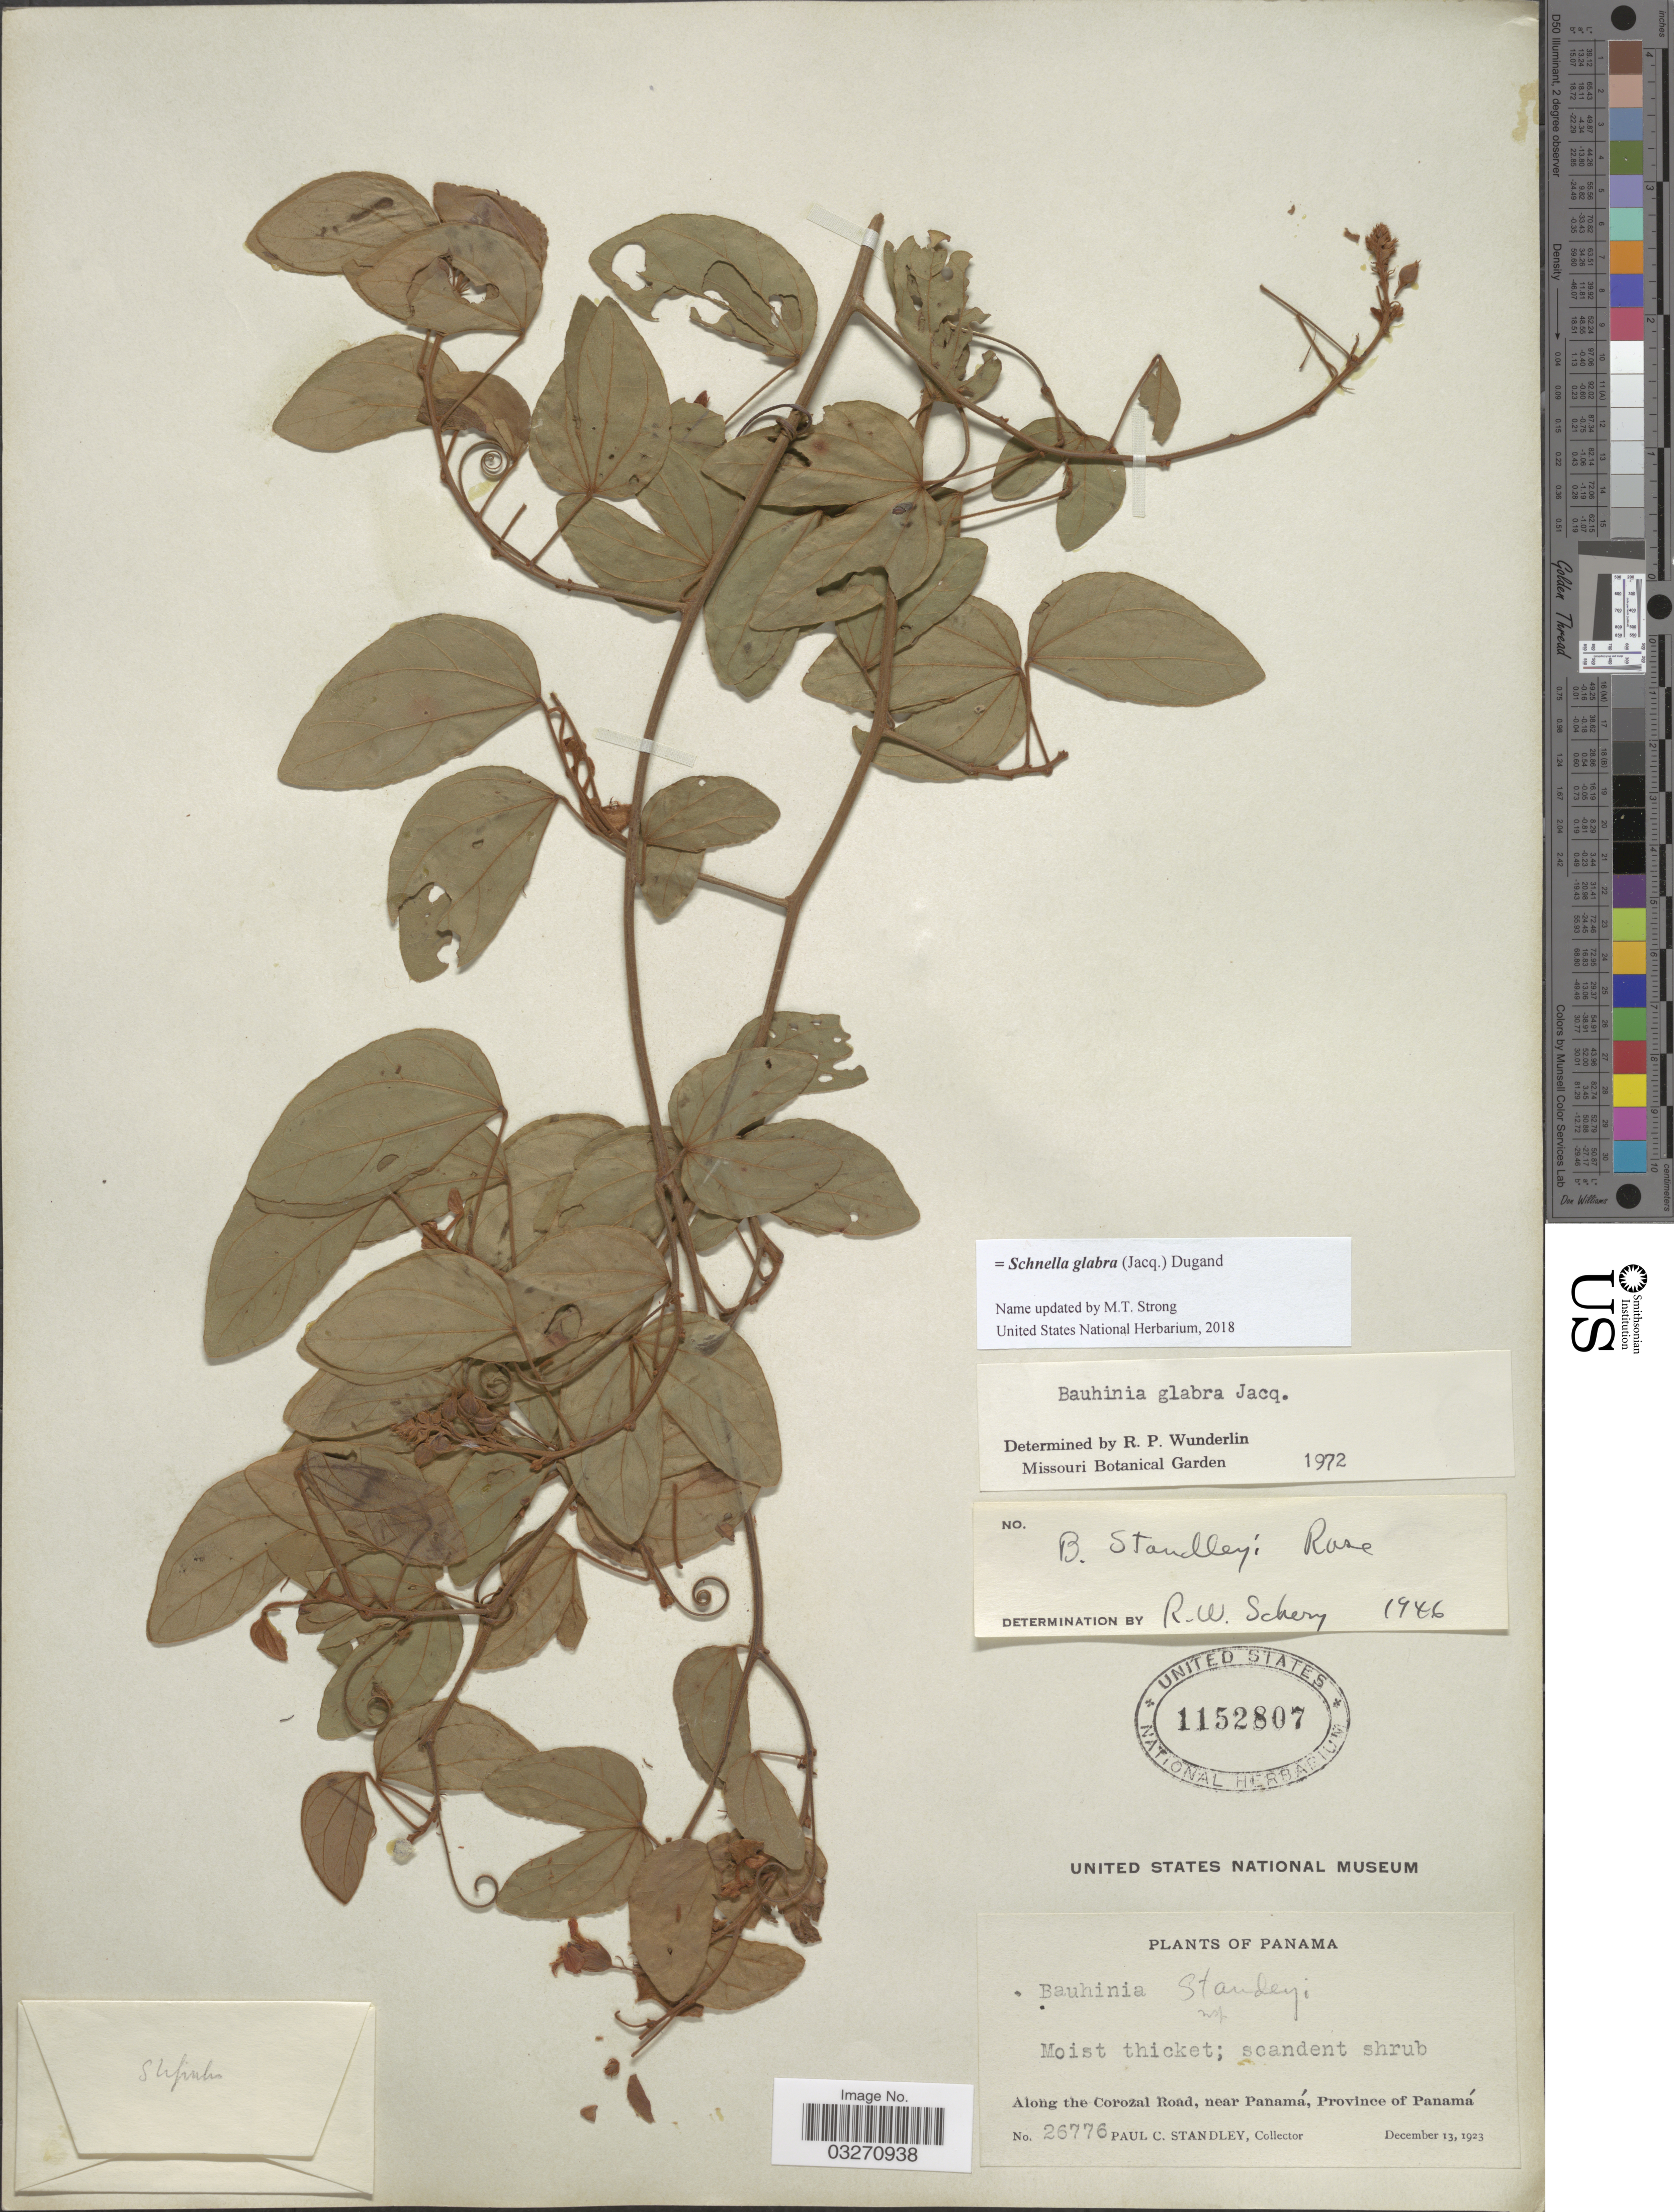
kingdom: Plantae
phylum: Tracheophyta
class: Magnoliopsida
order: Fabales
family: Fabaceae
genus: Schnella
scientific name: Schnella glabra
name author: (Jacq.) Dugand G.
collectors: P. C. Standley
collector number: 26776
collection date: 1923-12-13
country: Panama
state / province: Panamá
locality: Along the Corozal Road, near Panamá.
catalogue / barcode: US 1152807